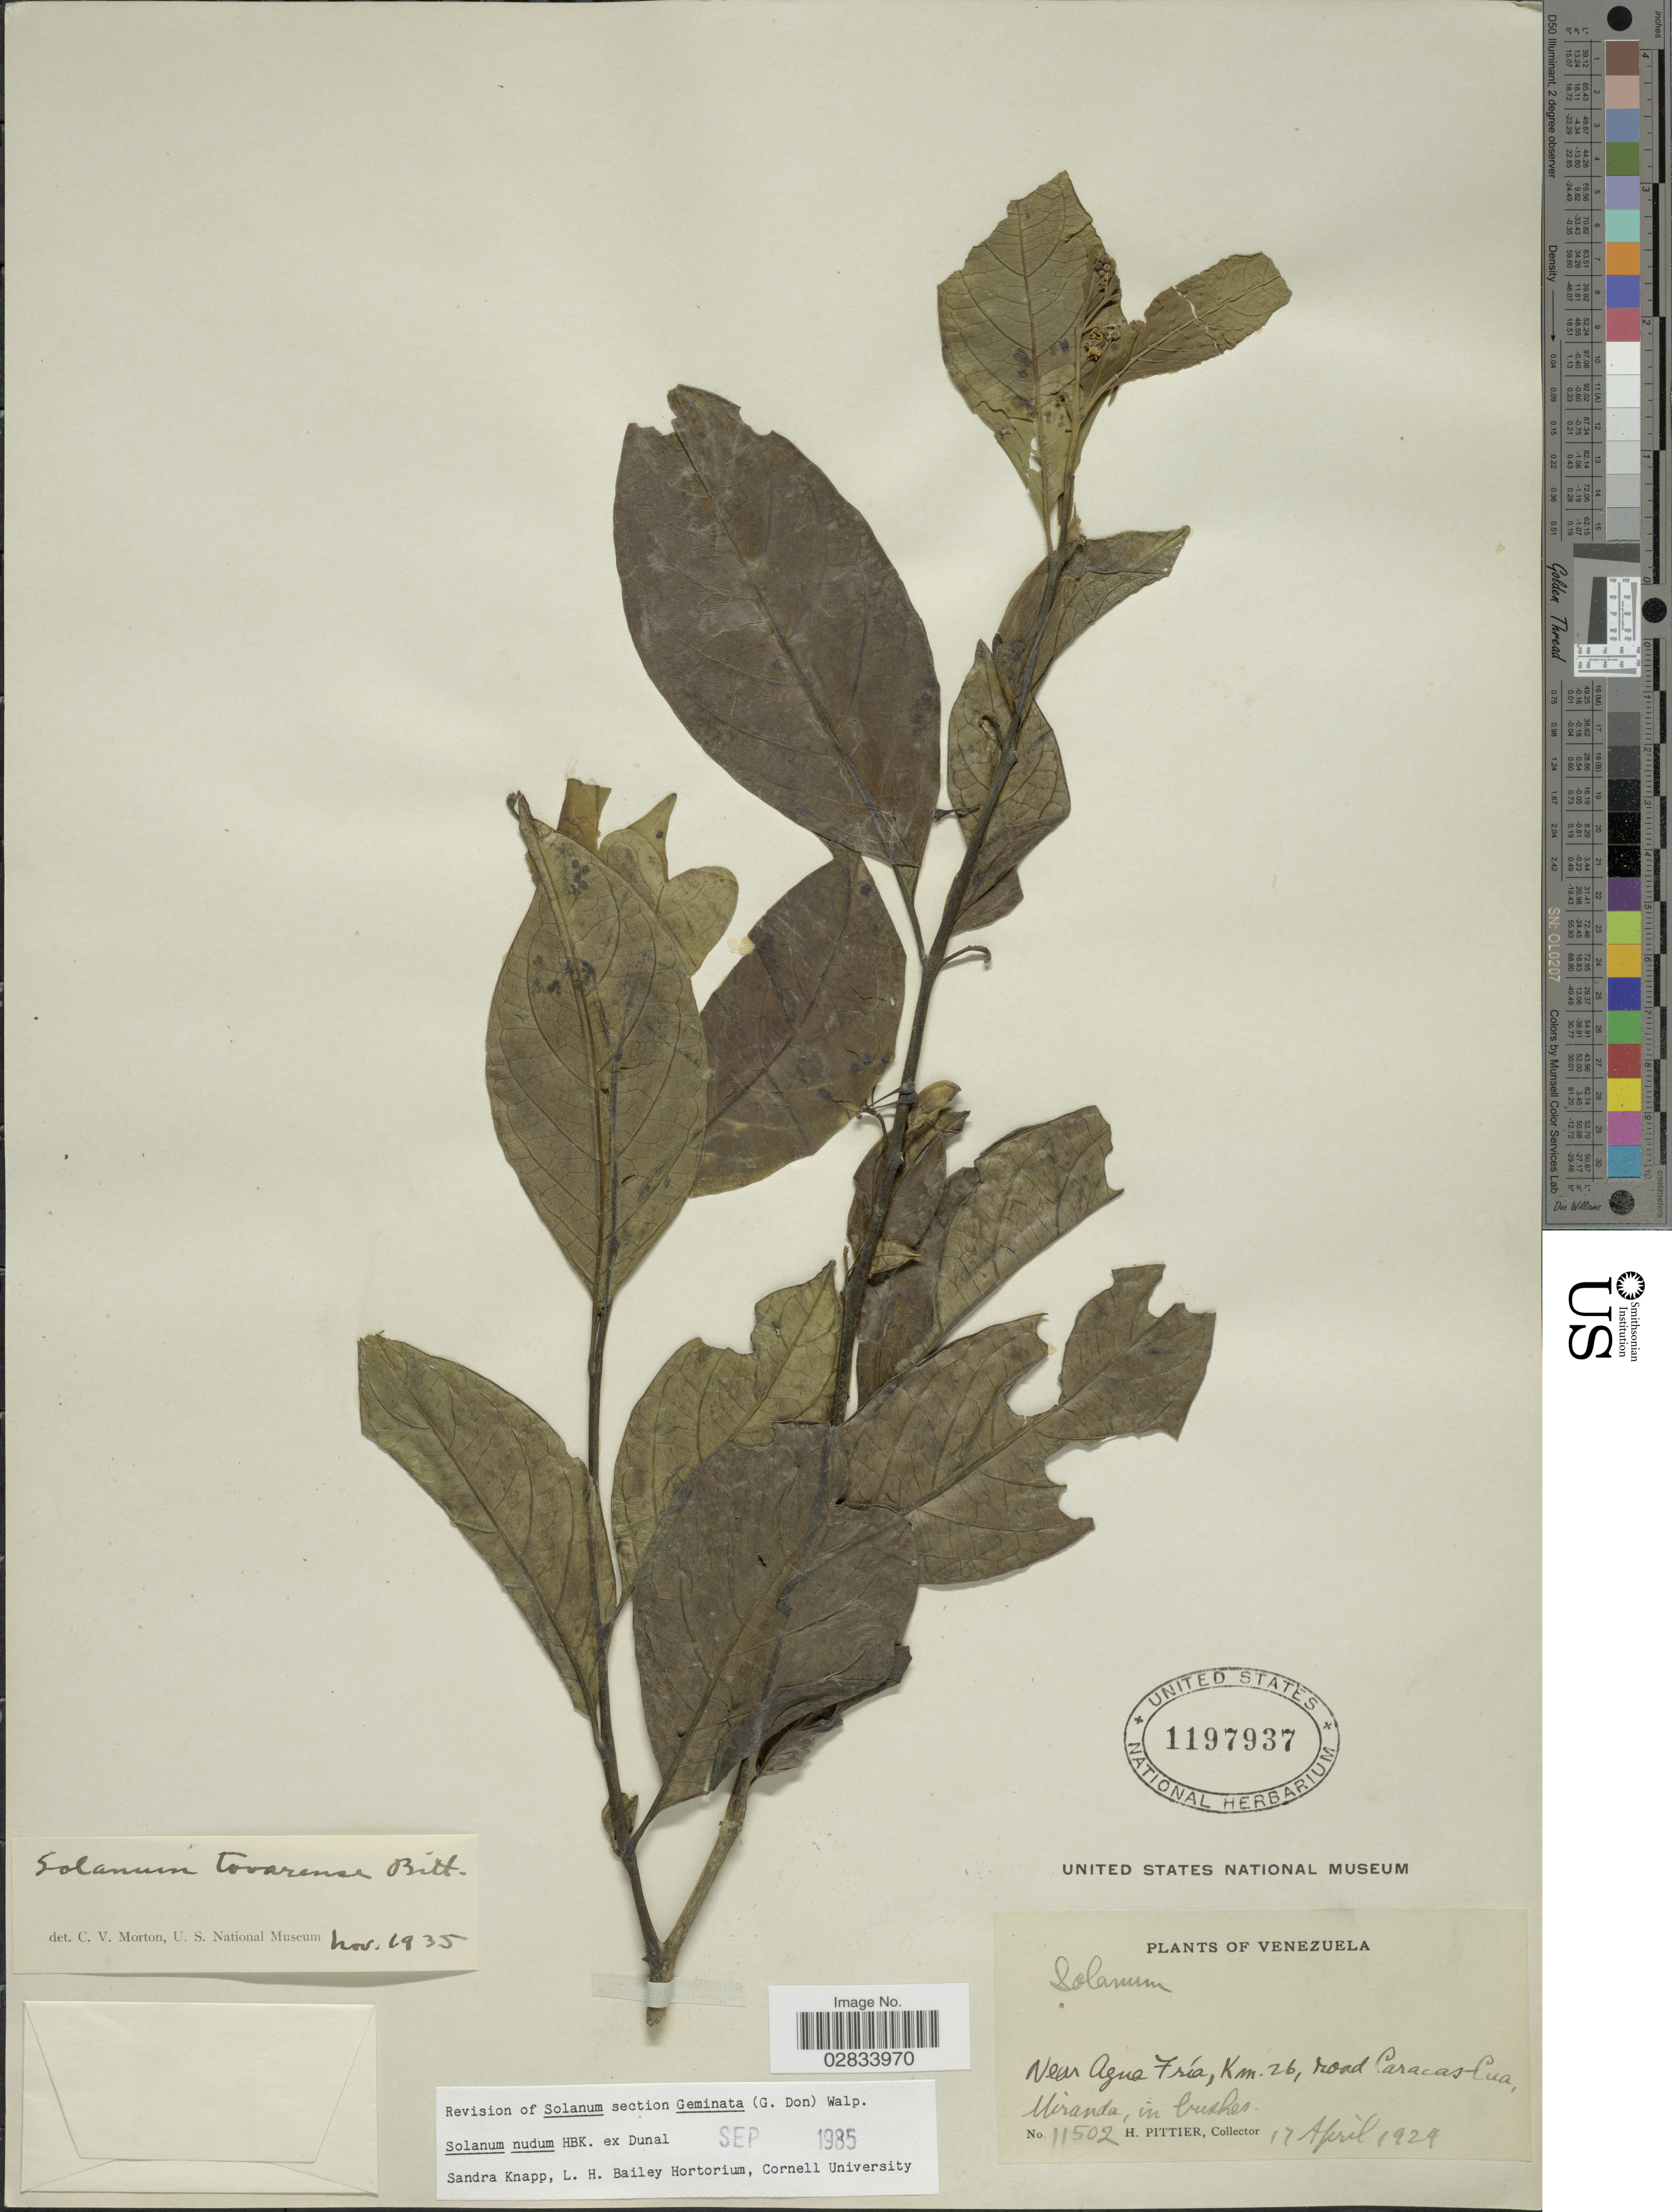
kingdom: Plantae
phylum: Tracheophyta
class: Magnoliopsida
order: Solanales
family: Solanaceae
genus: Solanum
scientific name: Solanum nudum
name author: Dunal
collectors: H. F. Pittier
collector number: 11502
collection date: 1924-04-17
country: Venezuela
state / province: Miranda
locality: Near Agua Fría, Km. 26, road Caracas-Cua.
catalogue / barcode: US 1197937